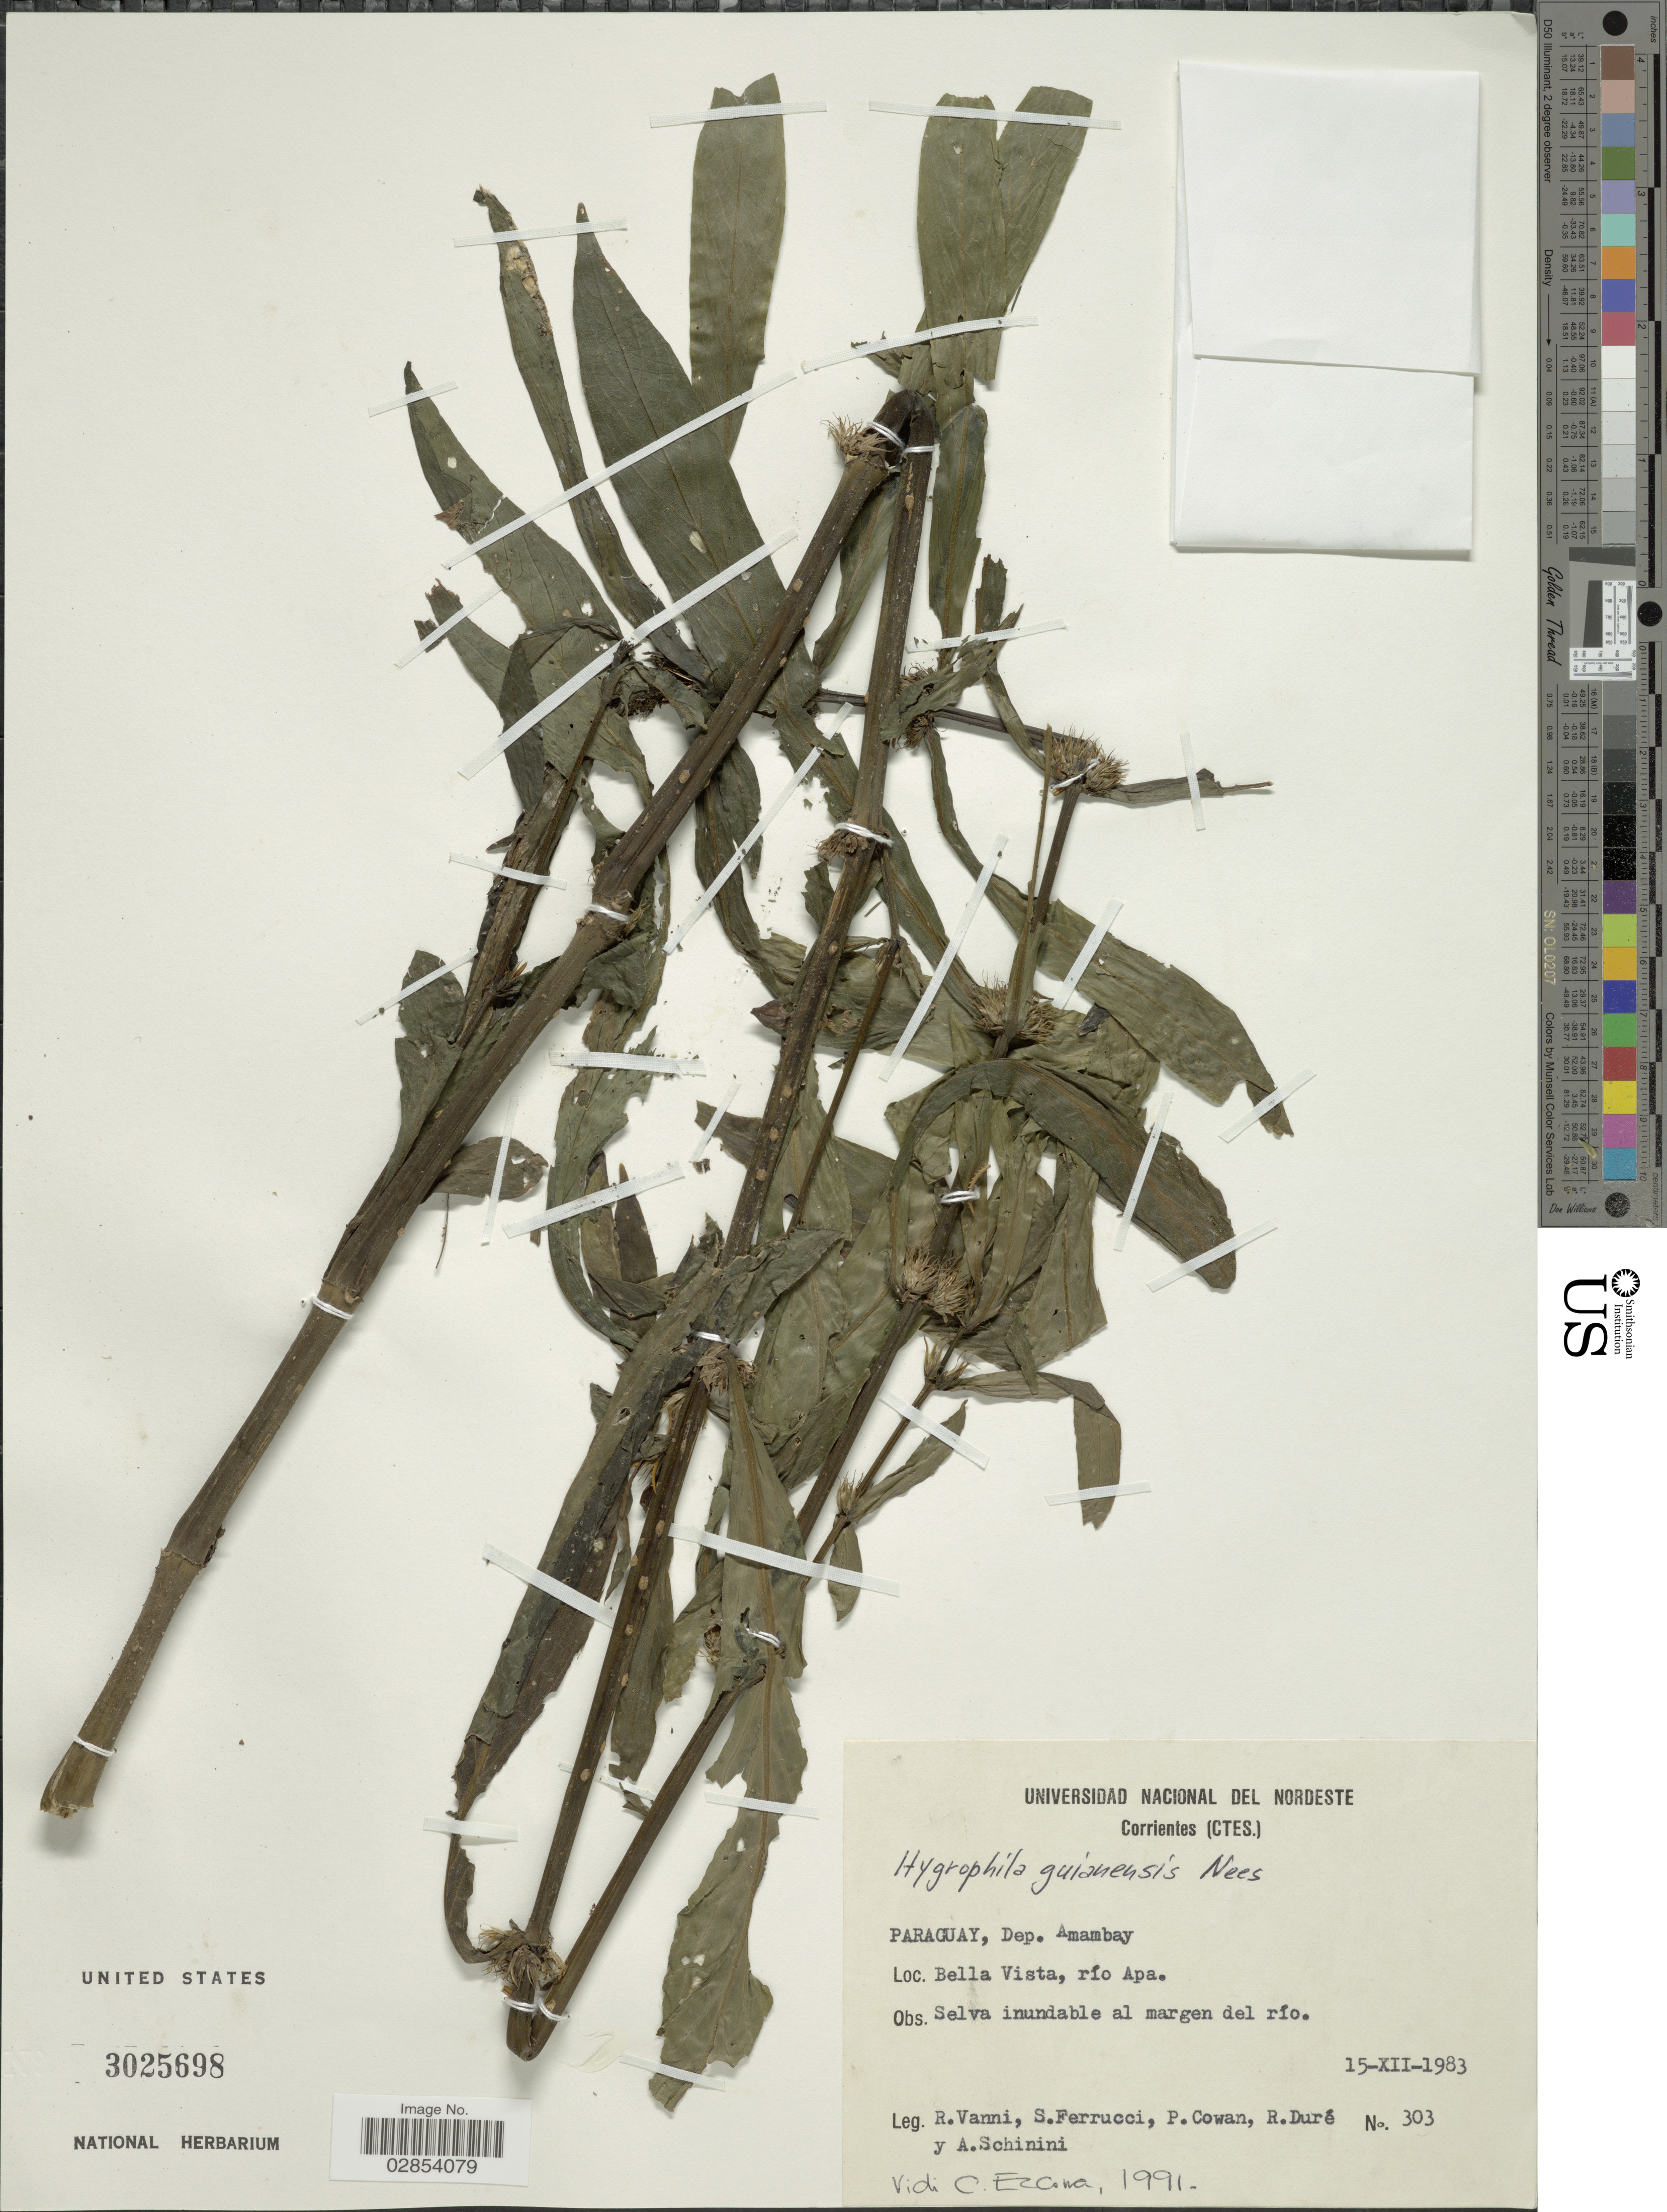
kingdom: Plantae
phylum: Tracheophyta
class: Magnoliopsida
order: Lamiales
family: Acanthaceae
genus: Hygrophila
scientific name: Hygrophila costata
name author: Nees & T. Nees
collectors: R. Vanni, S. Ferrucci, P. Cowan, R. Duré & A. Schinini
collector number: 303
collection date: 1983-12-15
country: Paraguay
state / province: Amambay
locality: Dep. Amambay, Bella Vista, río Apa.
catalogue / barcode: US 3025698